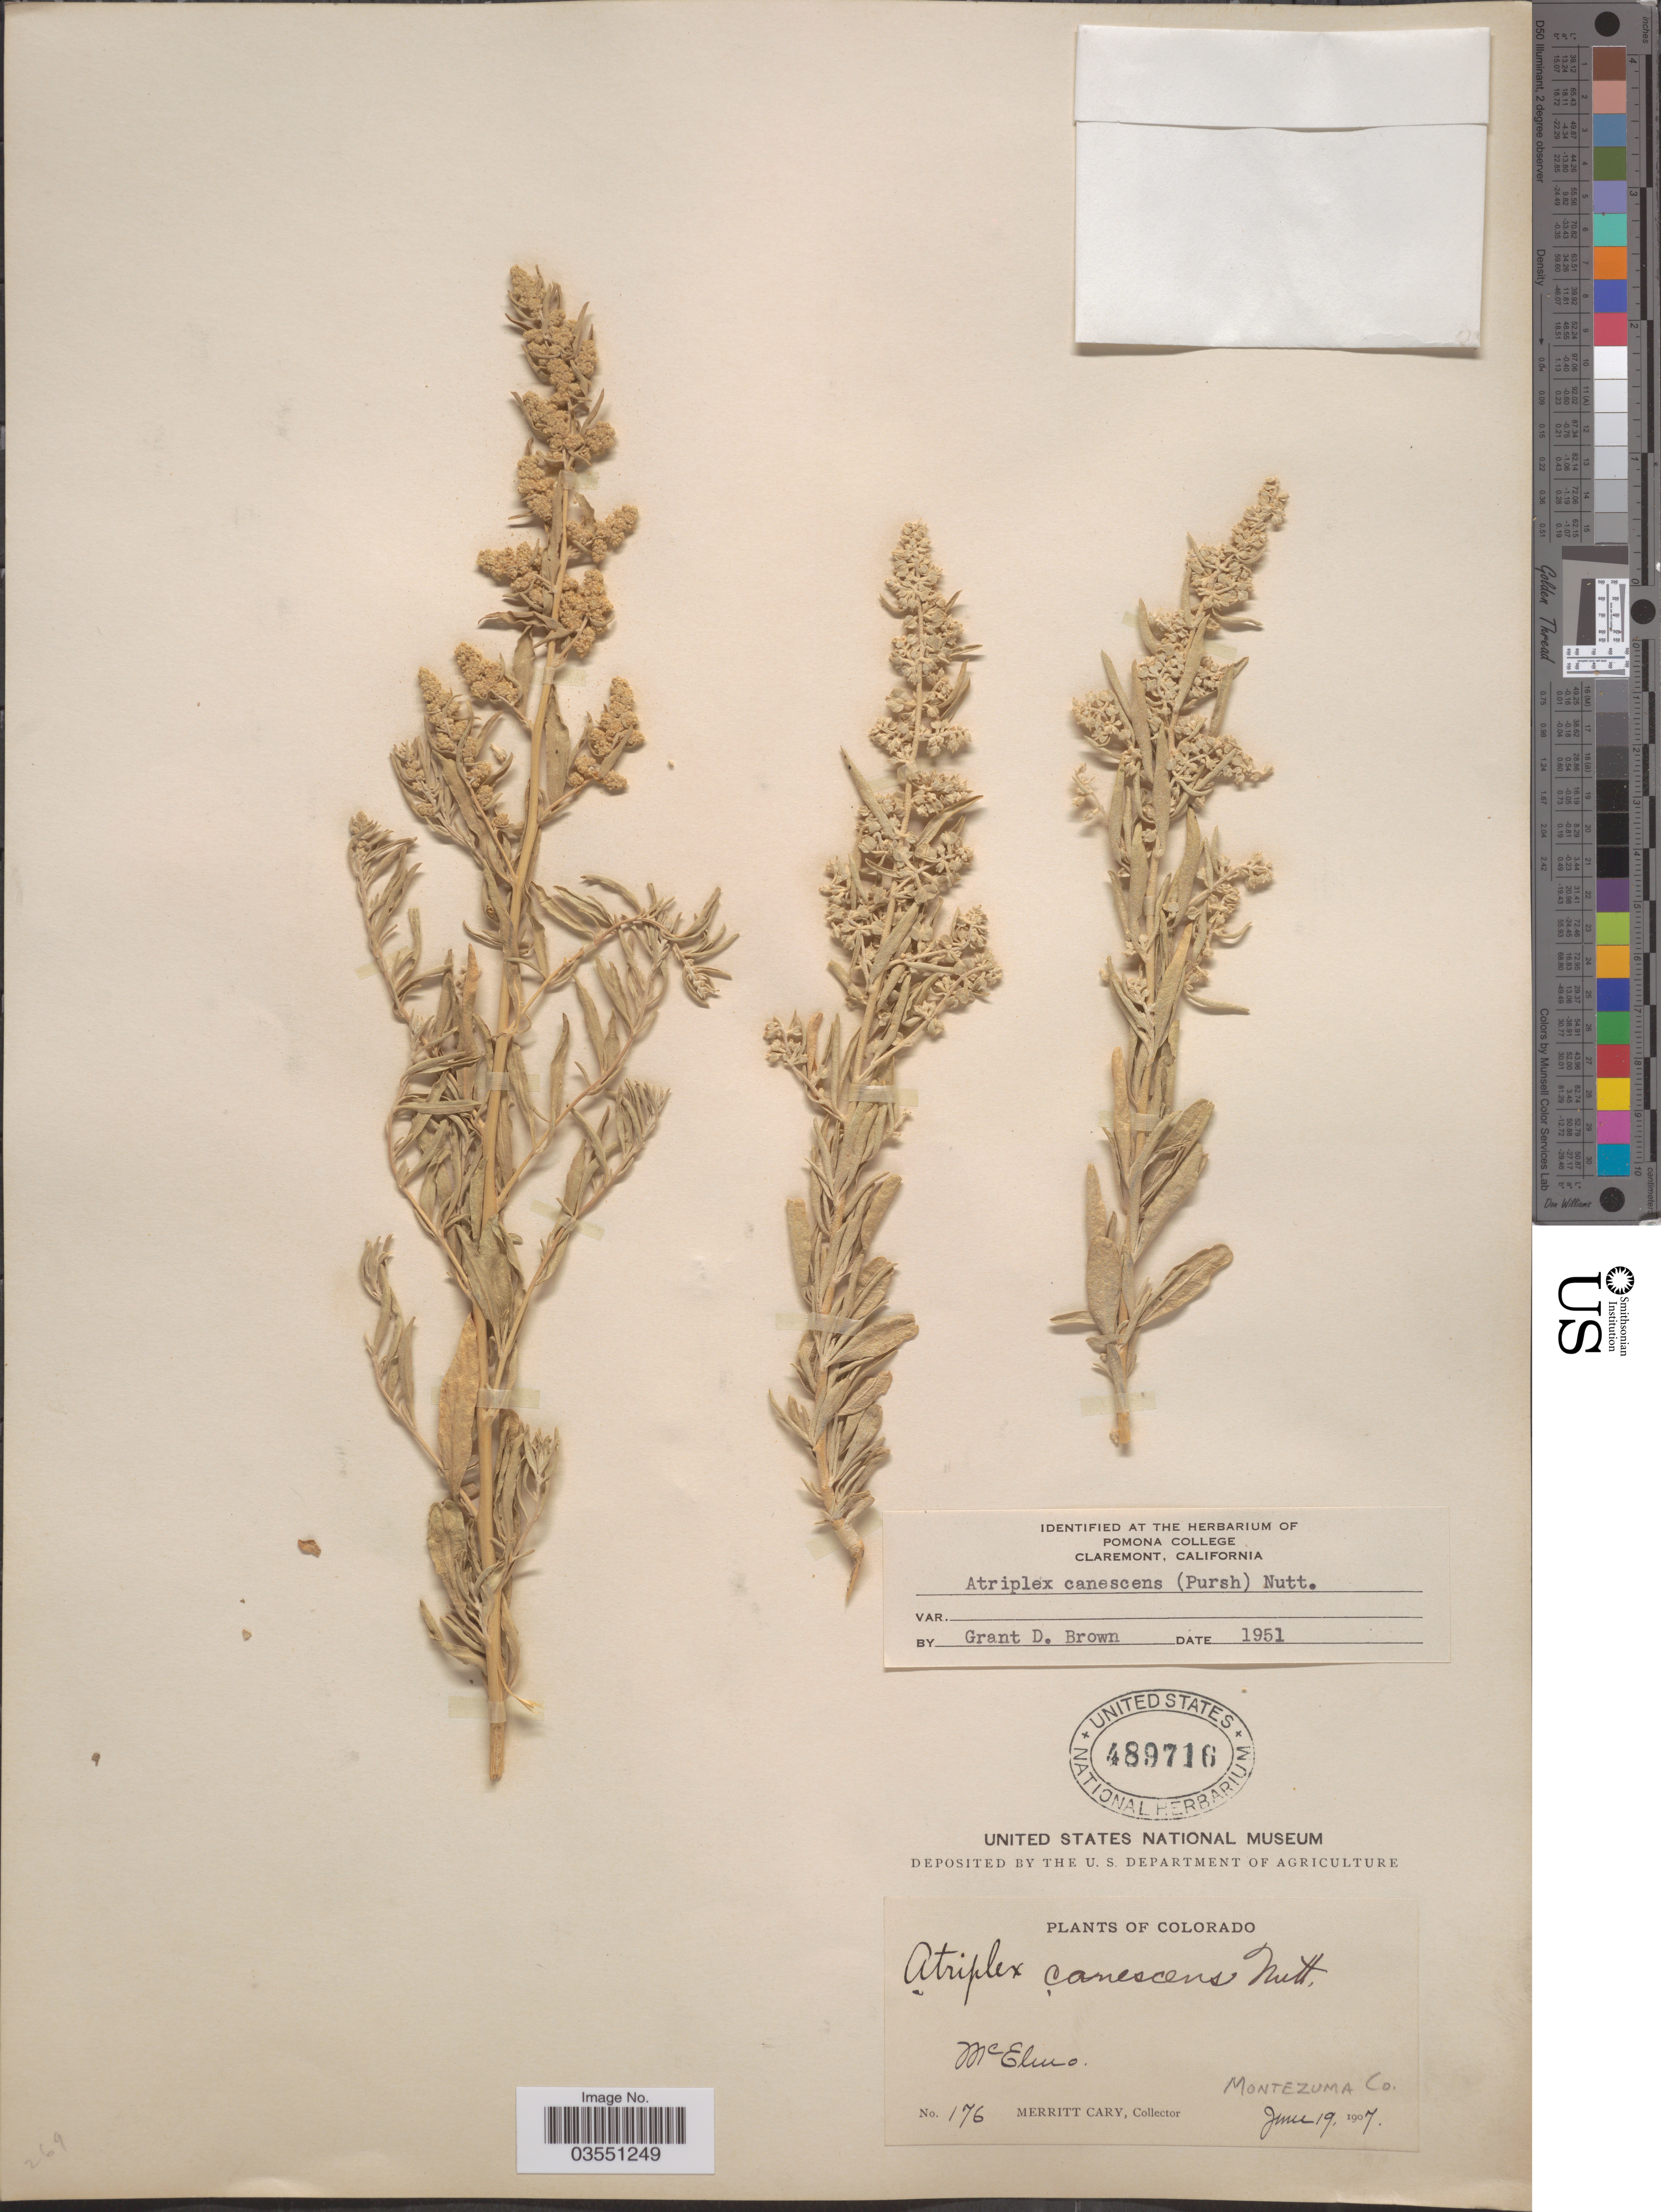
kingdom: Plantae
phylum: Tracheophyta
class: Magnoliopsida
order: Caryophyllales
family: Amaranthaceae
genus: Atriplex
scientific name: Atriplex canescens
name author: (Pursh) Nutt.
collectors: M. Cary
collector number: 176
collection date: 1907-06-19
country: United States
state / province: Colorado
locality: McElmo. Montezuma Co.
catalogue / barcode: US 489716